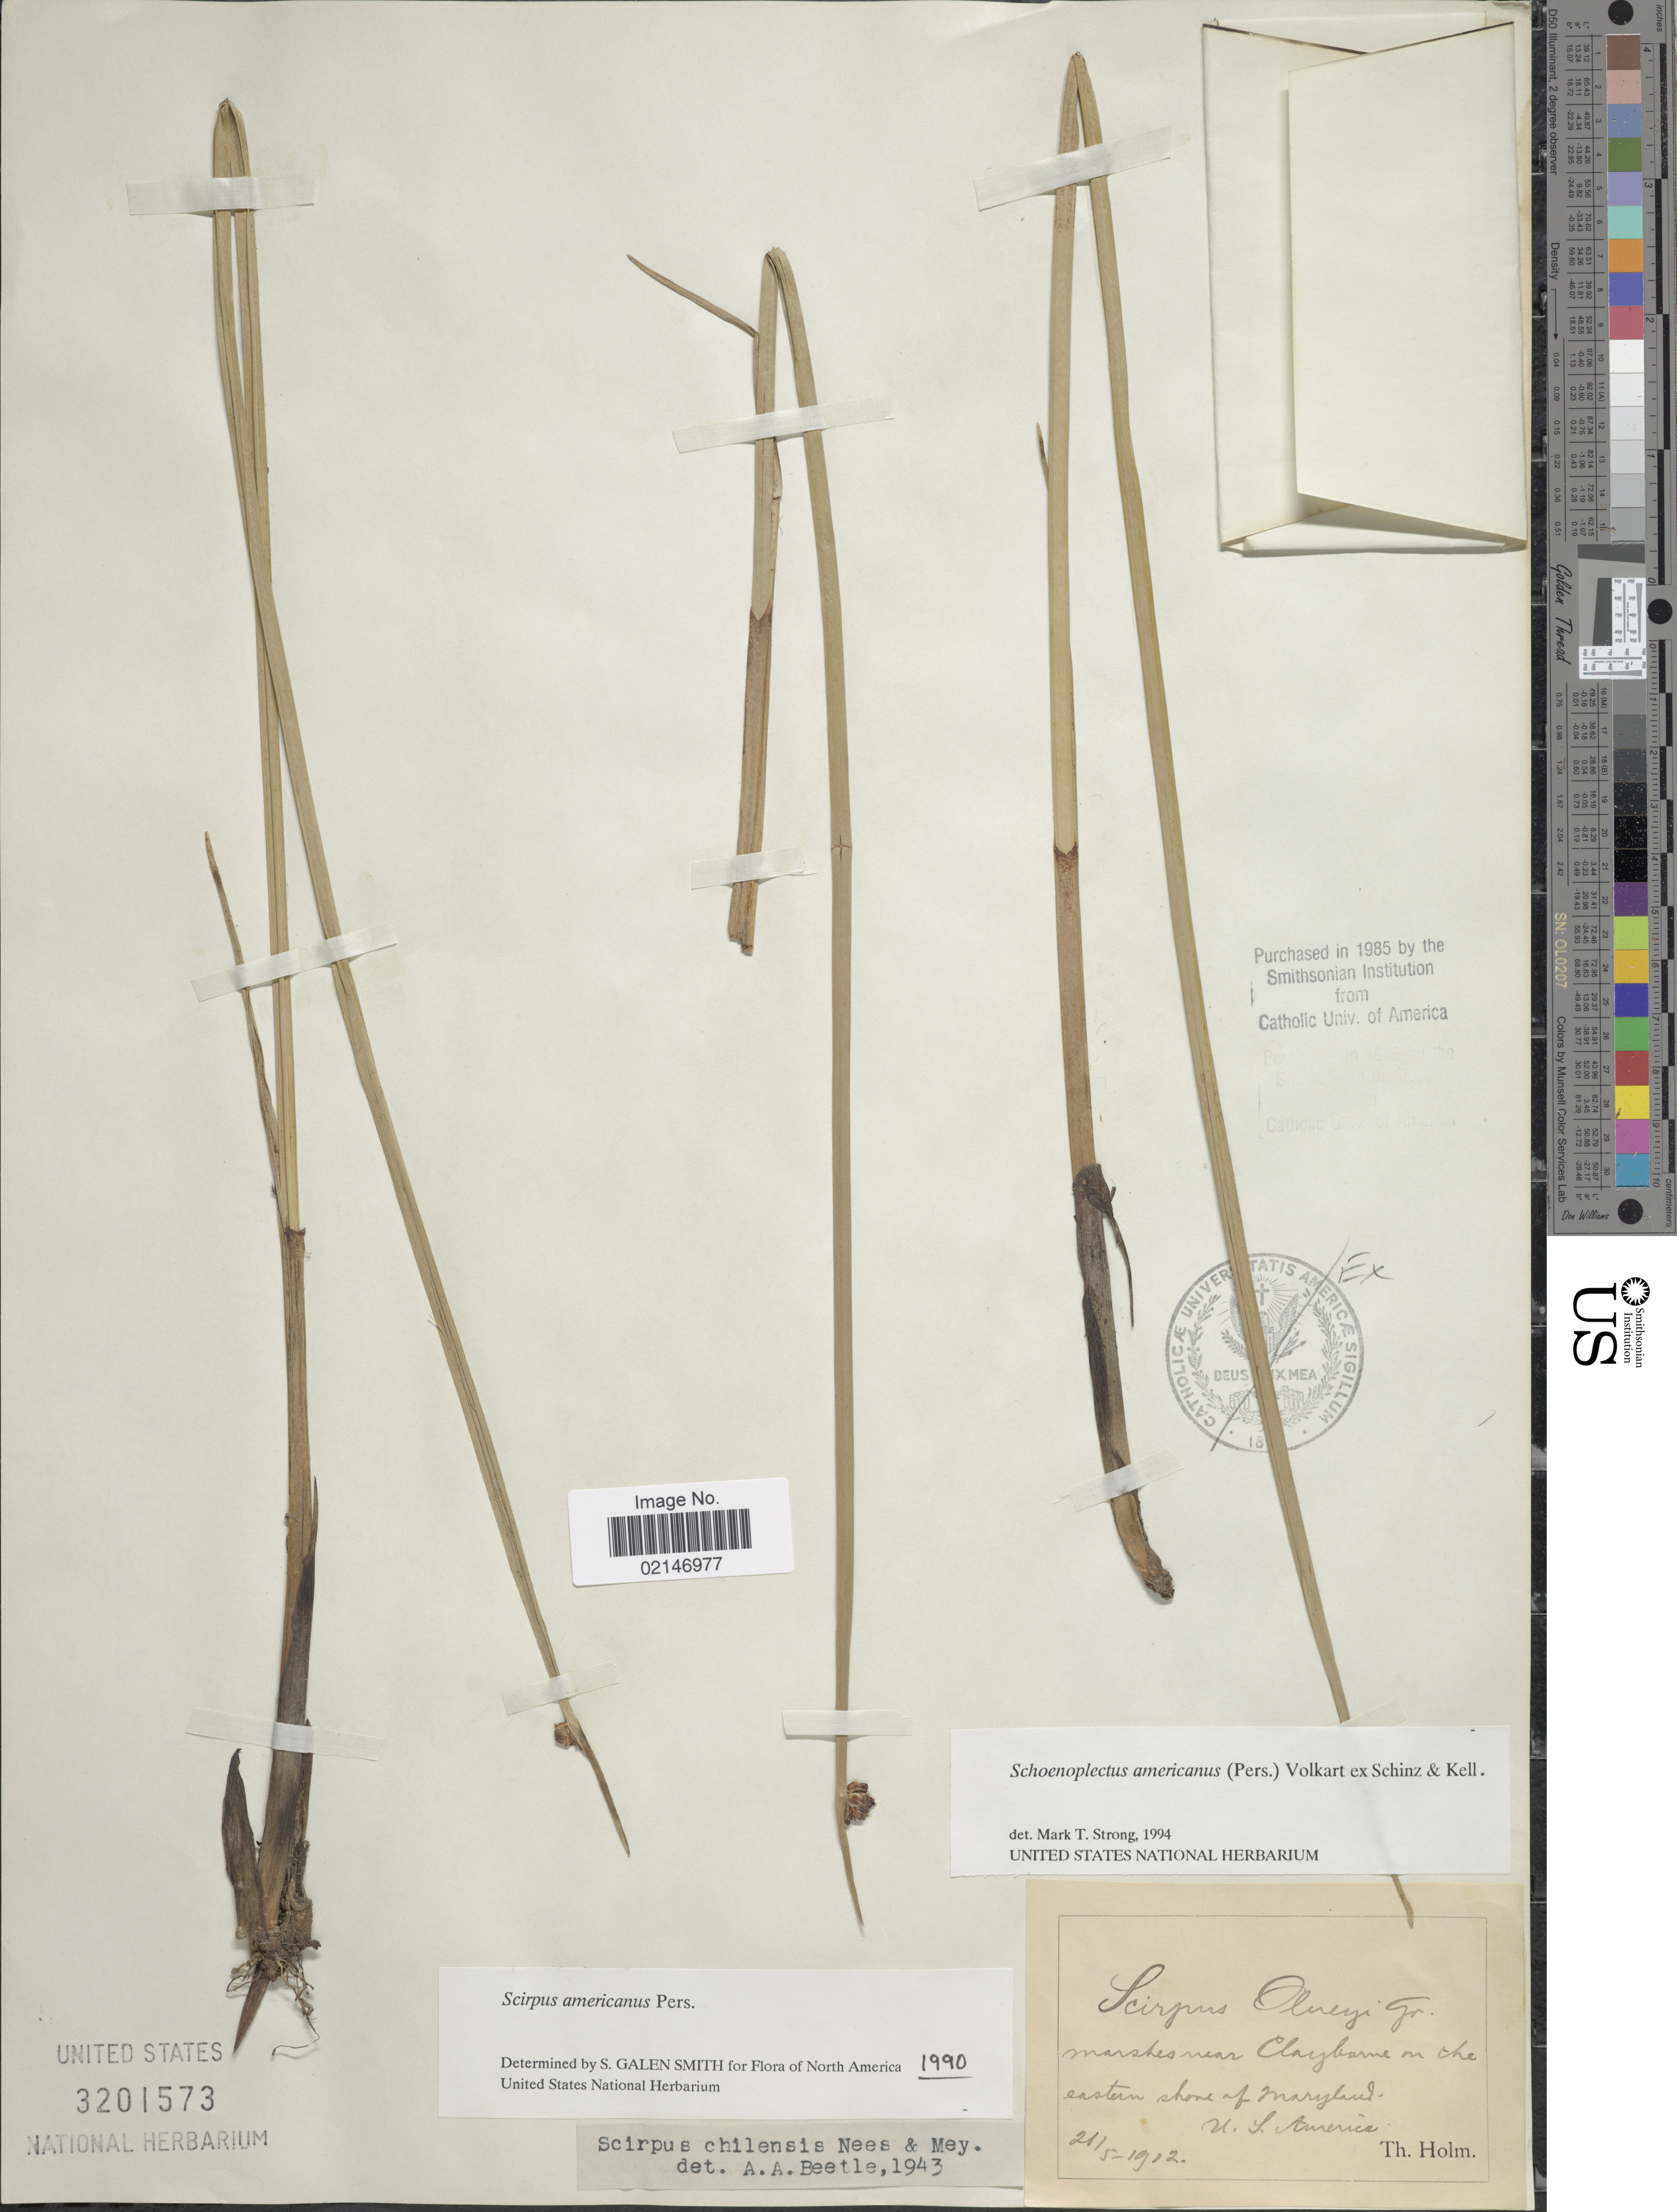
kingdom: Plantae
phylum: Tracheophyta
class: Liliopsida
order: Poales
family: Cyperaceae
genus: Schoenoplectus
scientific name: Schoenoplectus americanus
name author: (Pers.) Volkart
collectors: T. Holm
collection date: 1912-05-21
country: United States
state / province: Maryland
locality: Eastern shore of Maryland, U.S. America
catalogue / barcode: US 3201573